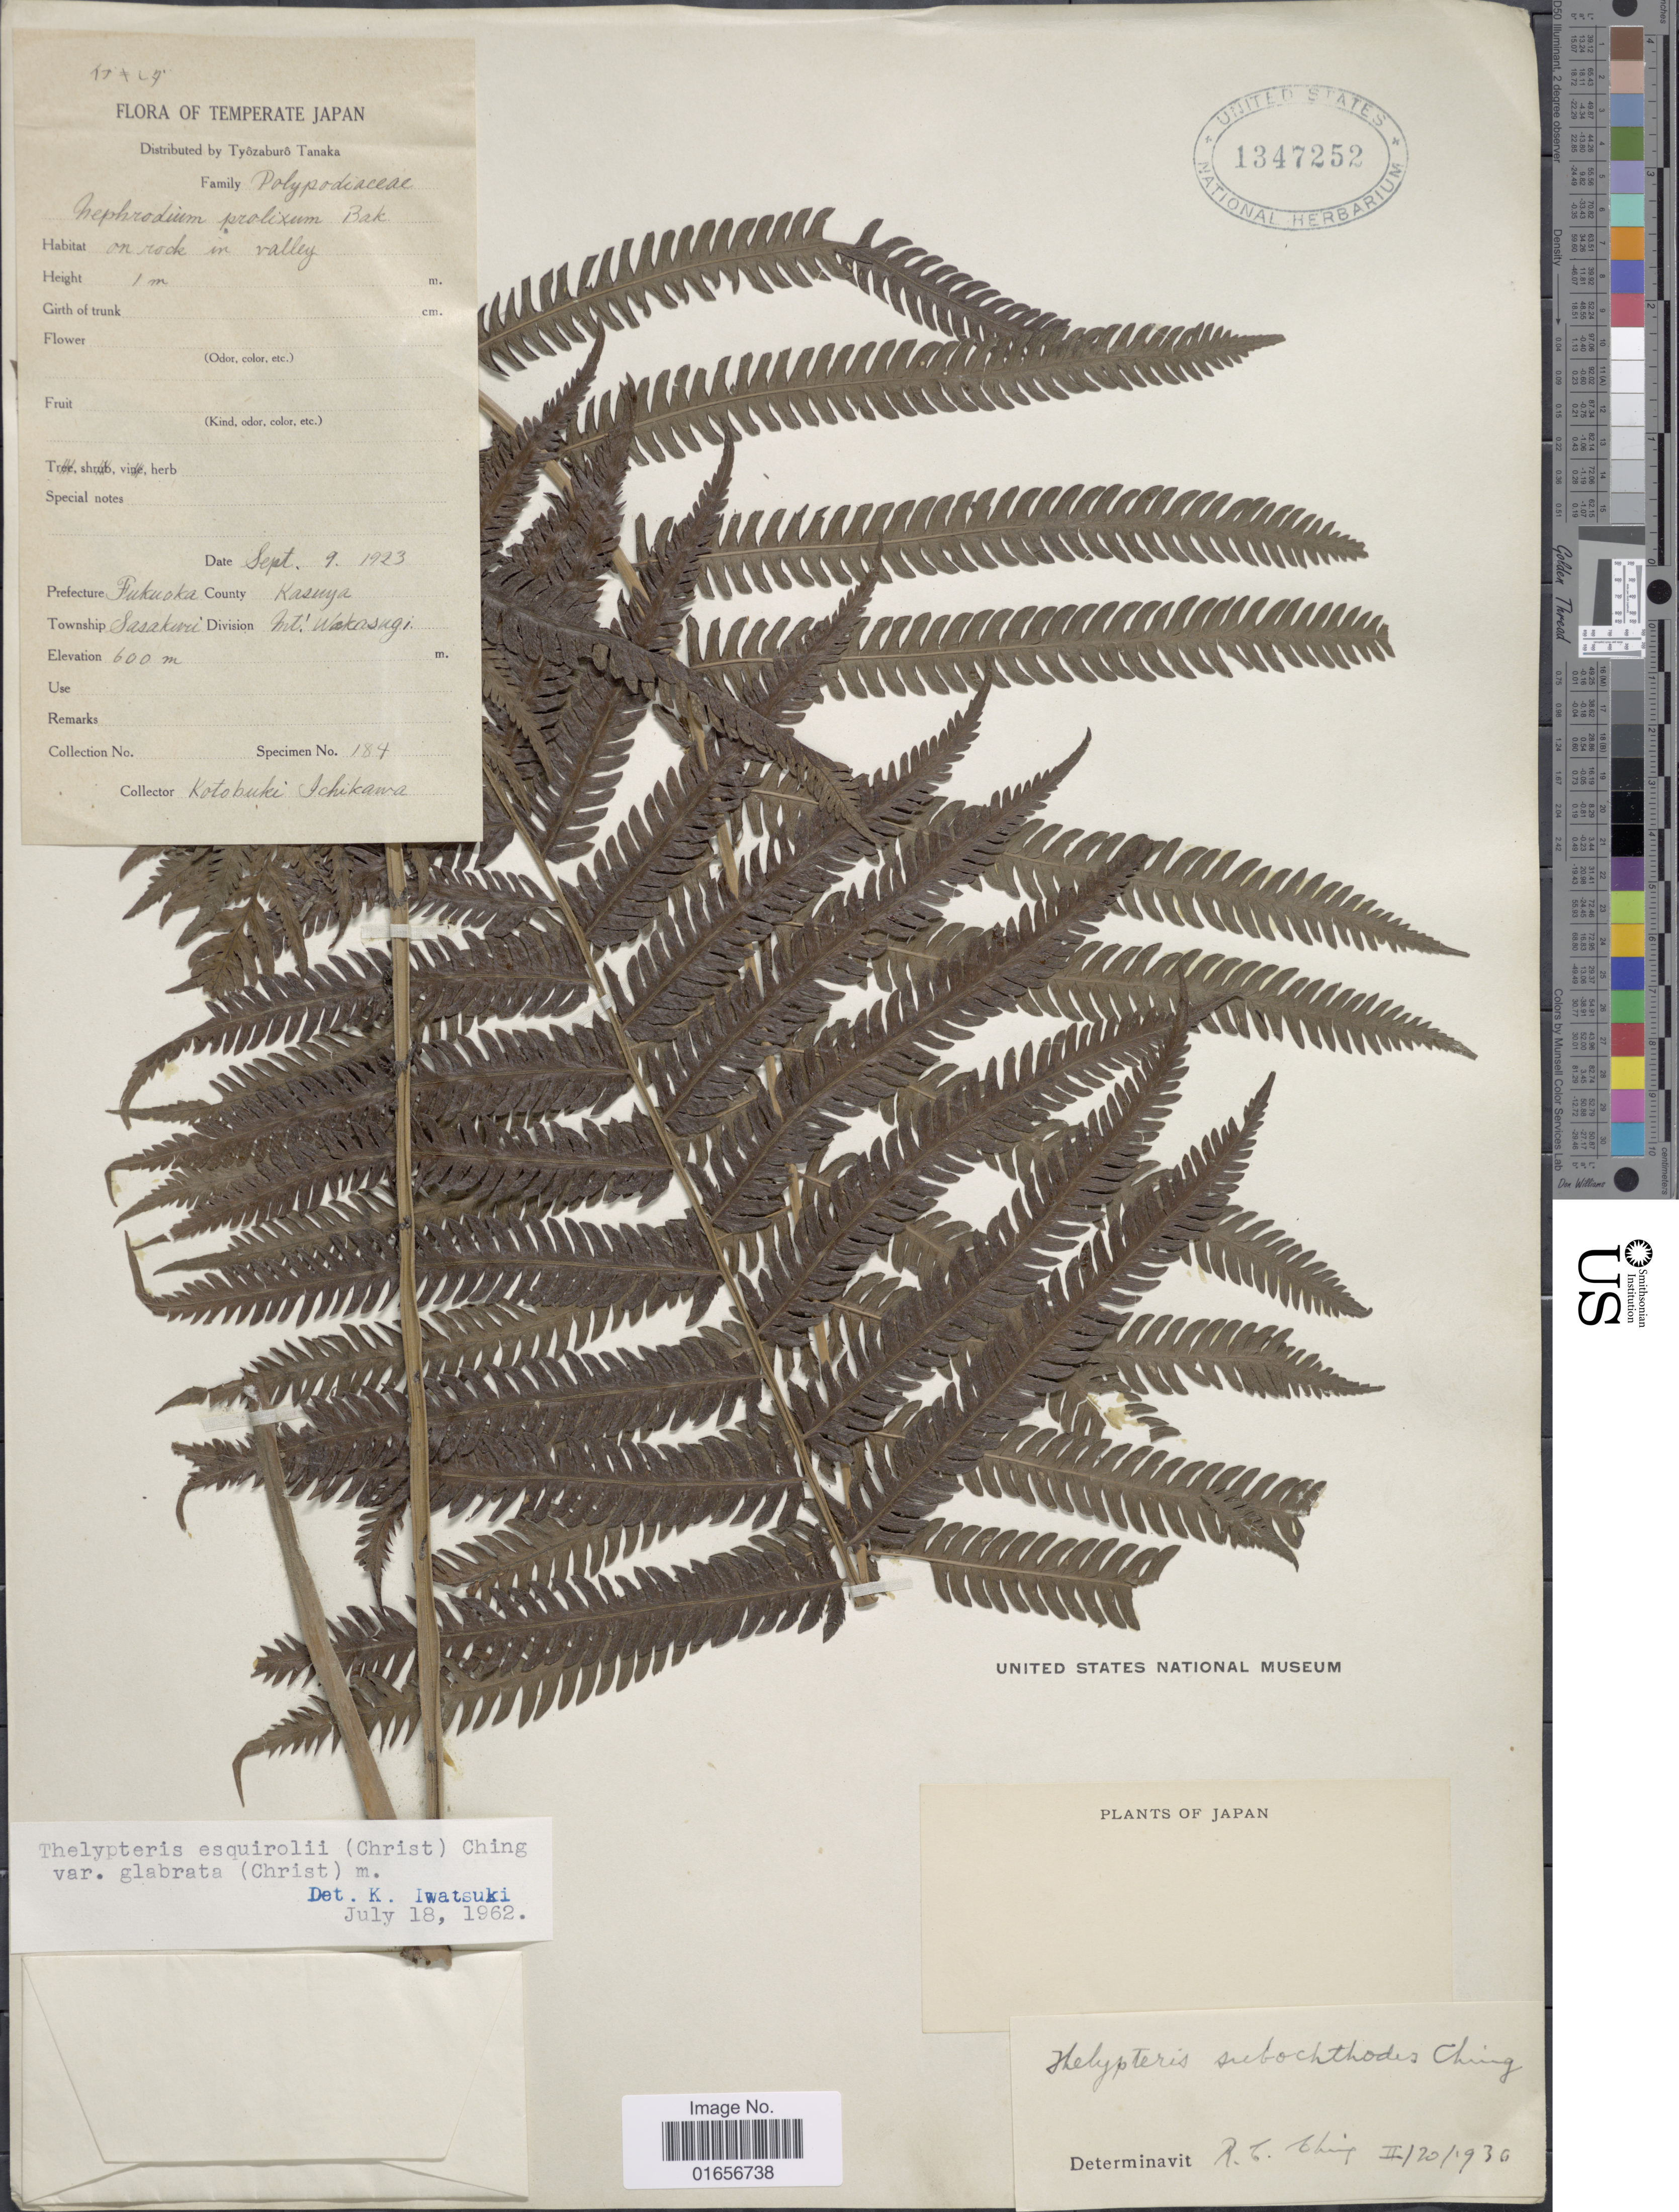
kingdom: Plantae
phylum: Tracheophyta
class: Polypodiopsida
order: Polypodiales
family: Thelypteridaceae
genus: Pseudocyclosorus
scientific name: Pseudocyclosorus esquirolii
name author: (Christ) Ching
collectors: K. Ichikawa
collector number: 184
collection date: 1923-09-09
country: Japan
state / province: Hukuoka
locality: Fukuoka, Kasuya, Sasakuri, Mt Wakasugi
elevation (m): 600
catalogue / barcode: US 1347252